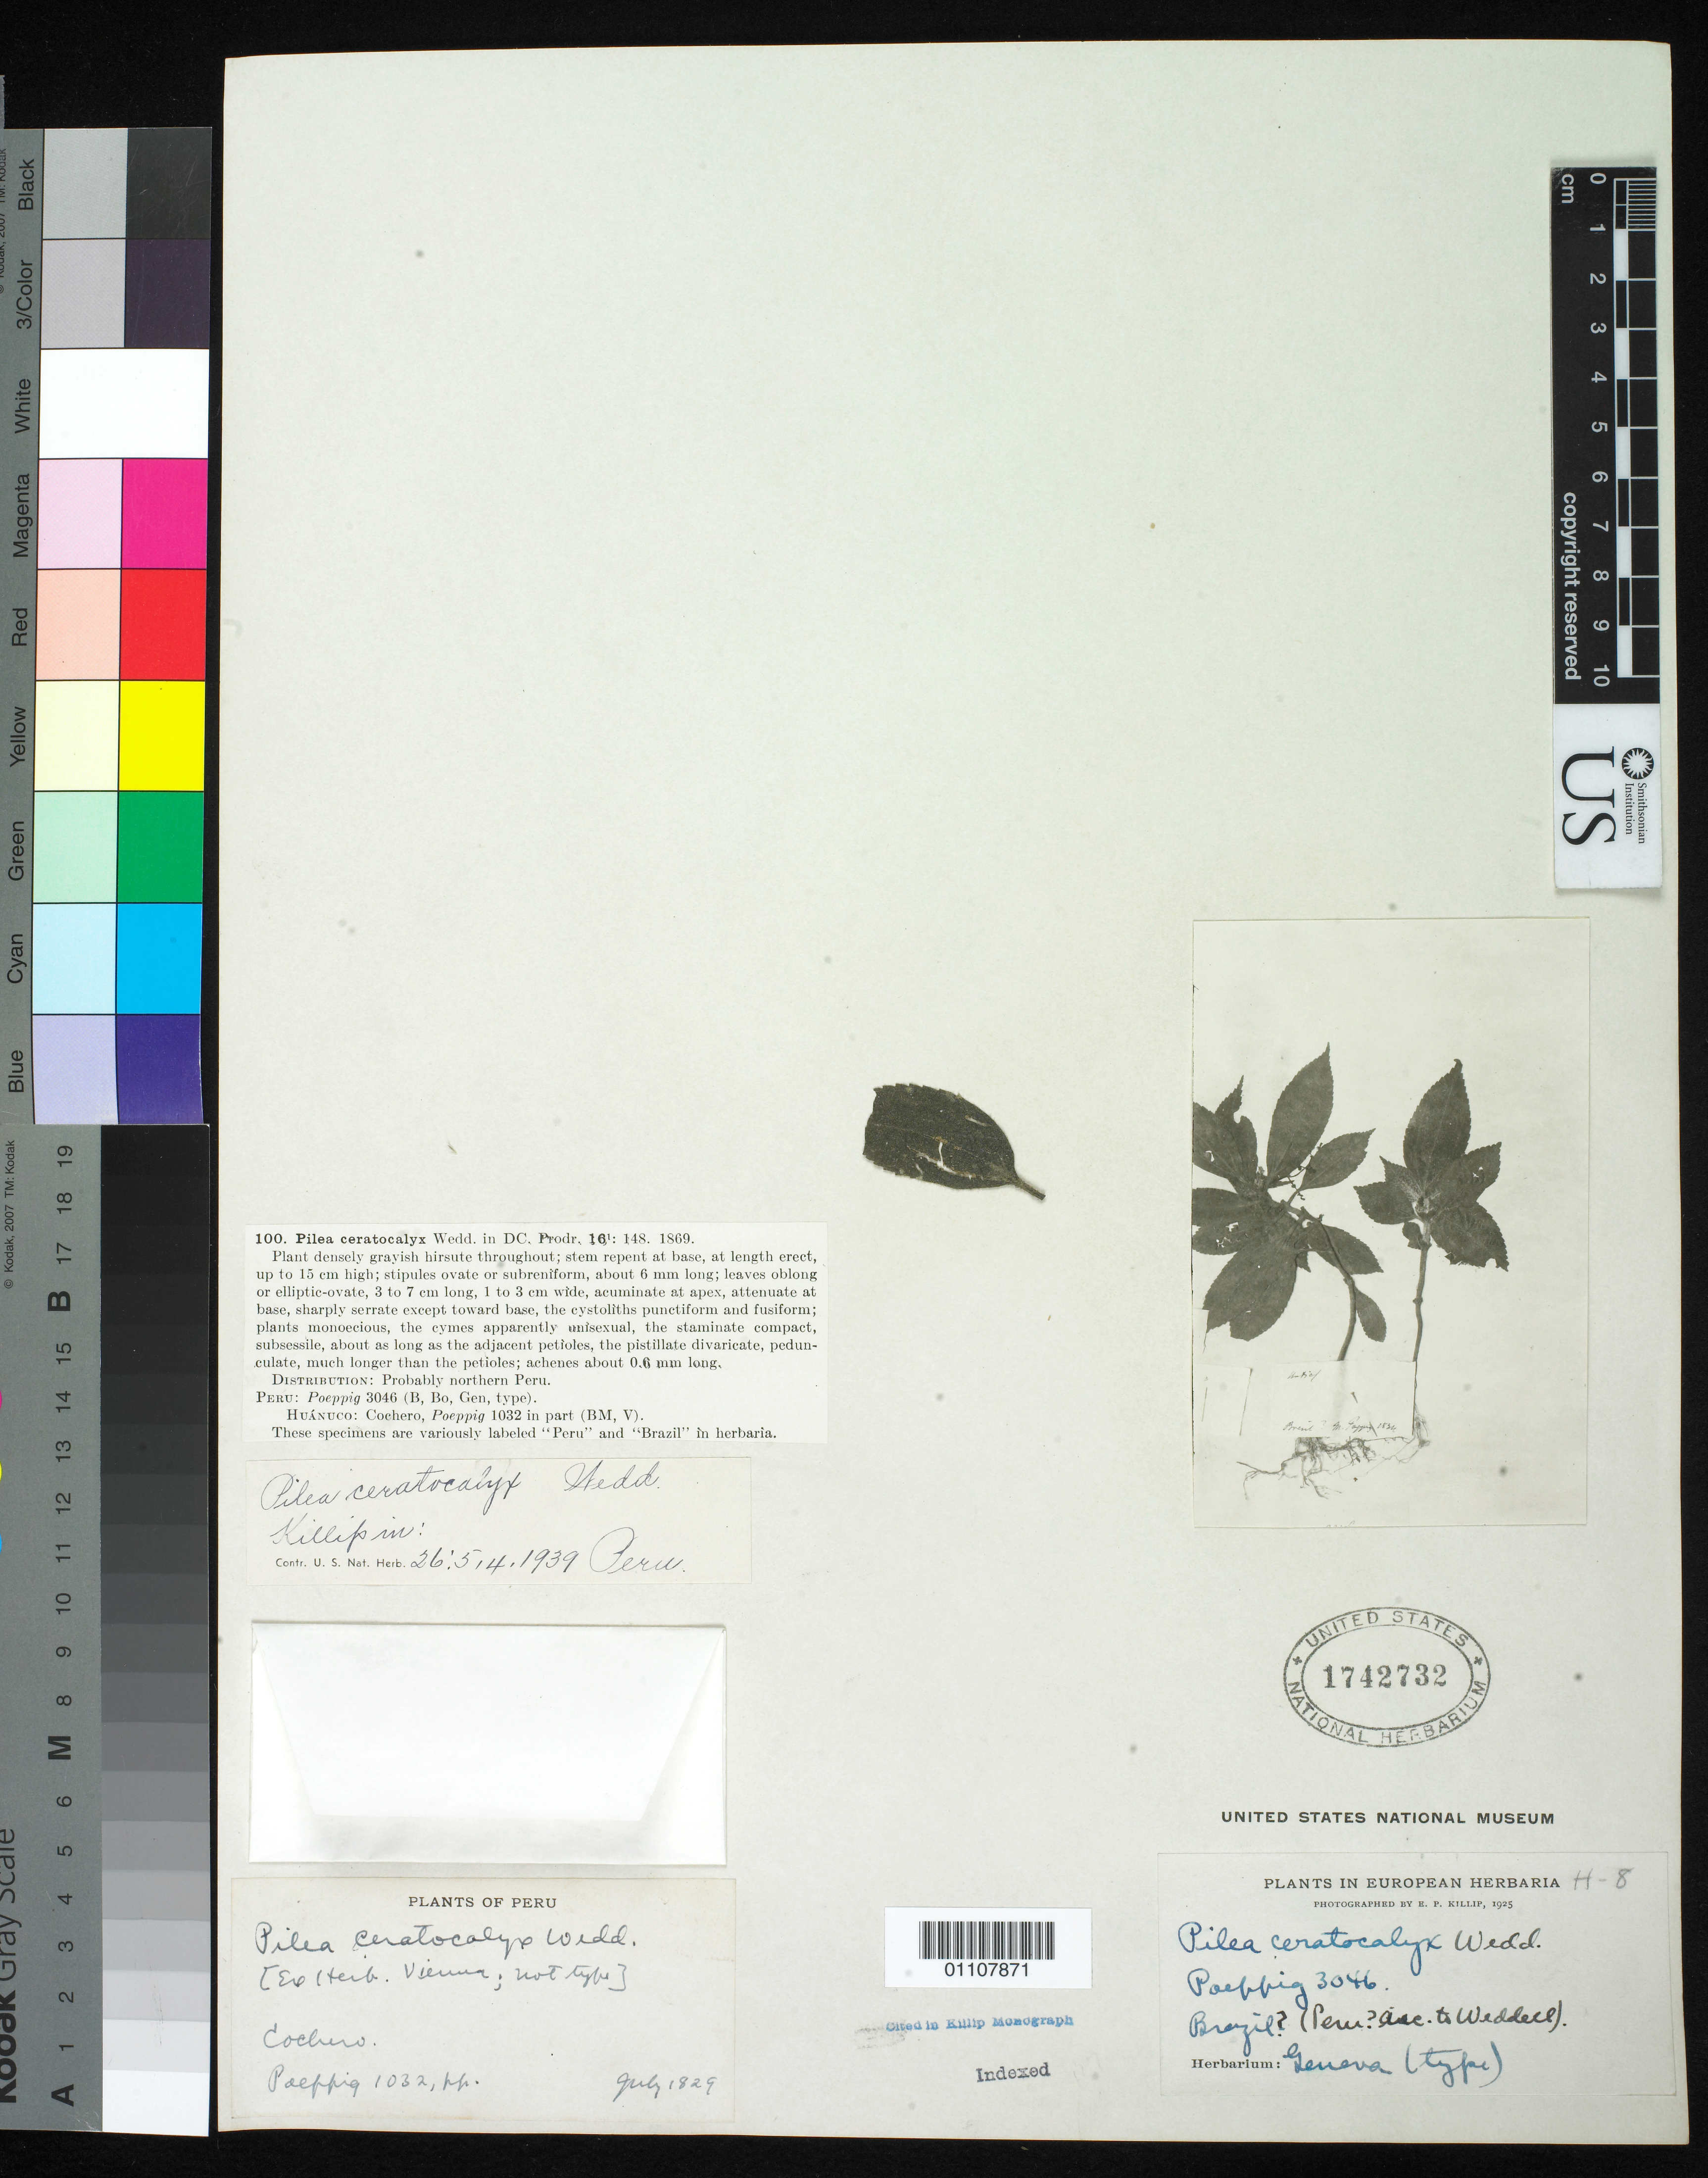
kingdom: Plantae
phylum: Tracheophyta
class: Magnoliopsida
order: Rosales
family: Urticaceae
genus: Pilea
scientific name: Pilea ceratocalyx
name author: Wedd.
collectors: E. F. Poeppig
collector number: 1032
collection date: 1829-07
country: Peru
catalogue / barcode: US 1742732